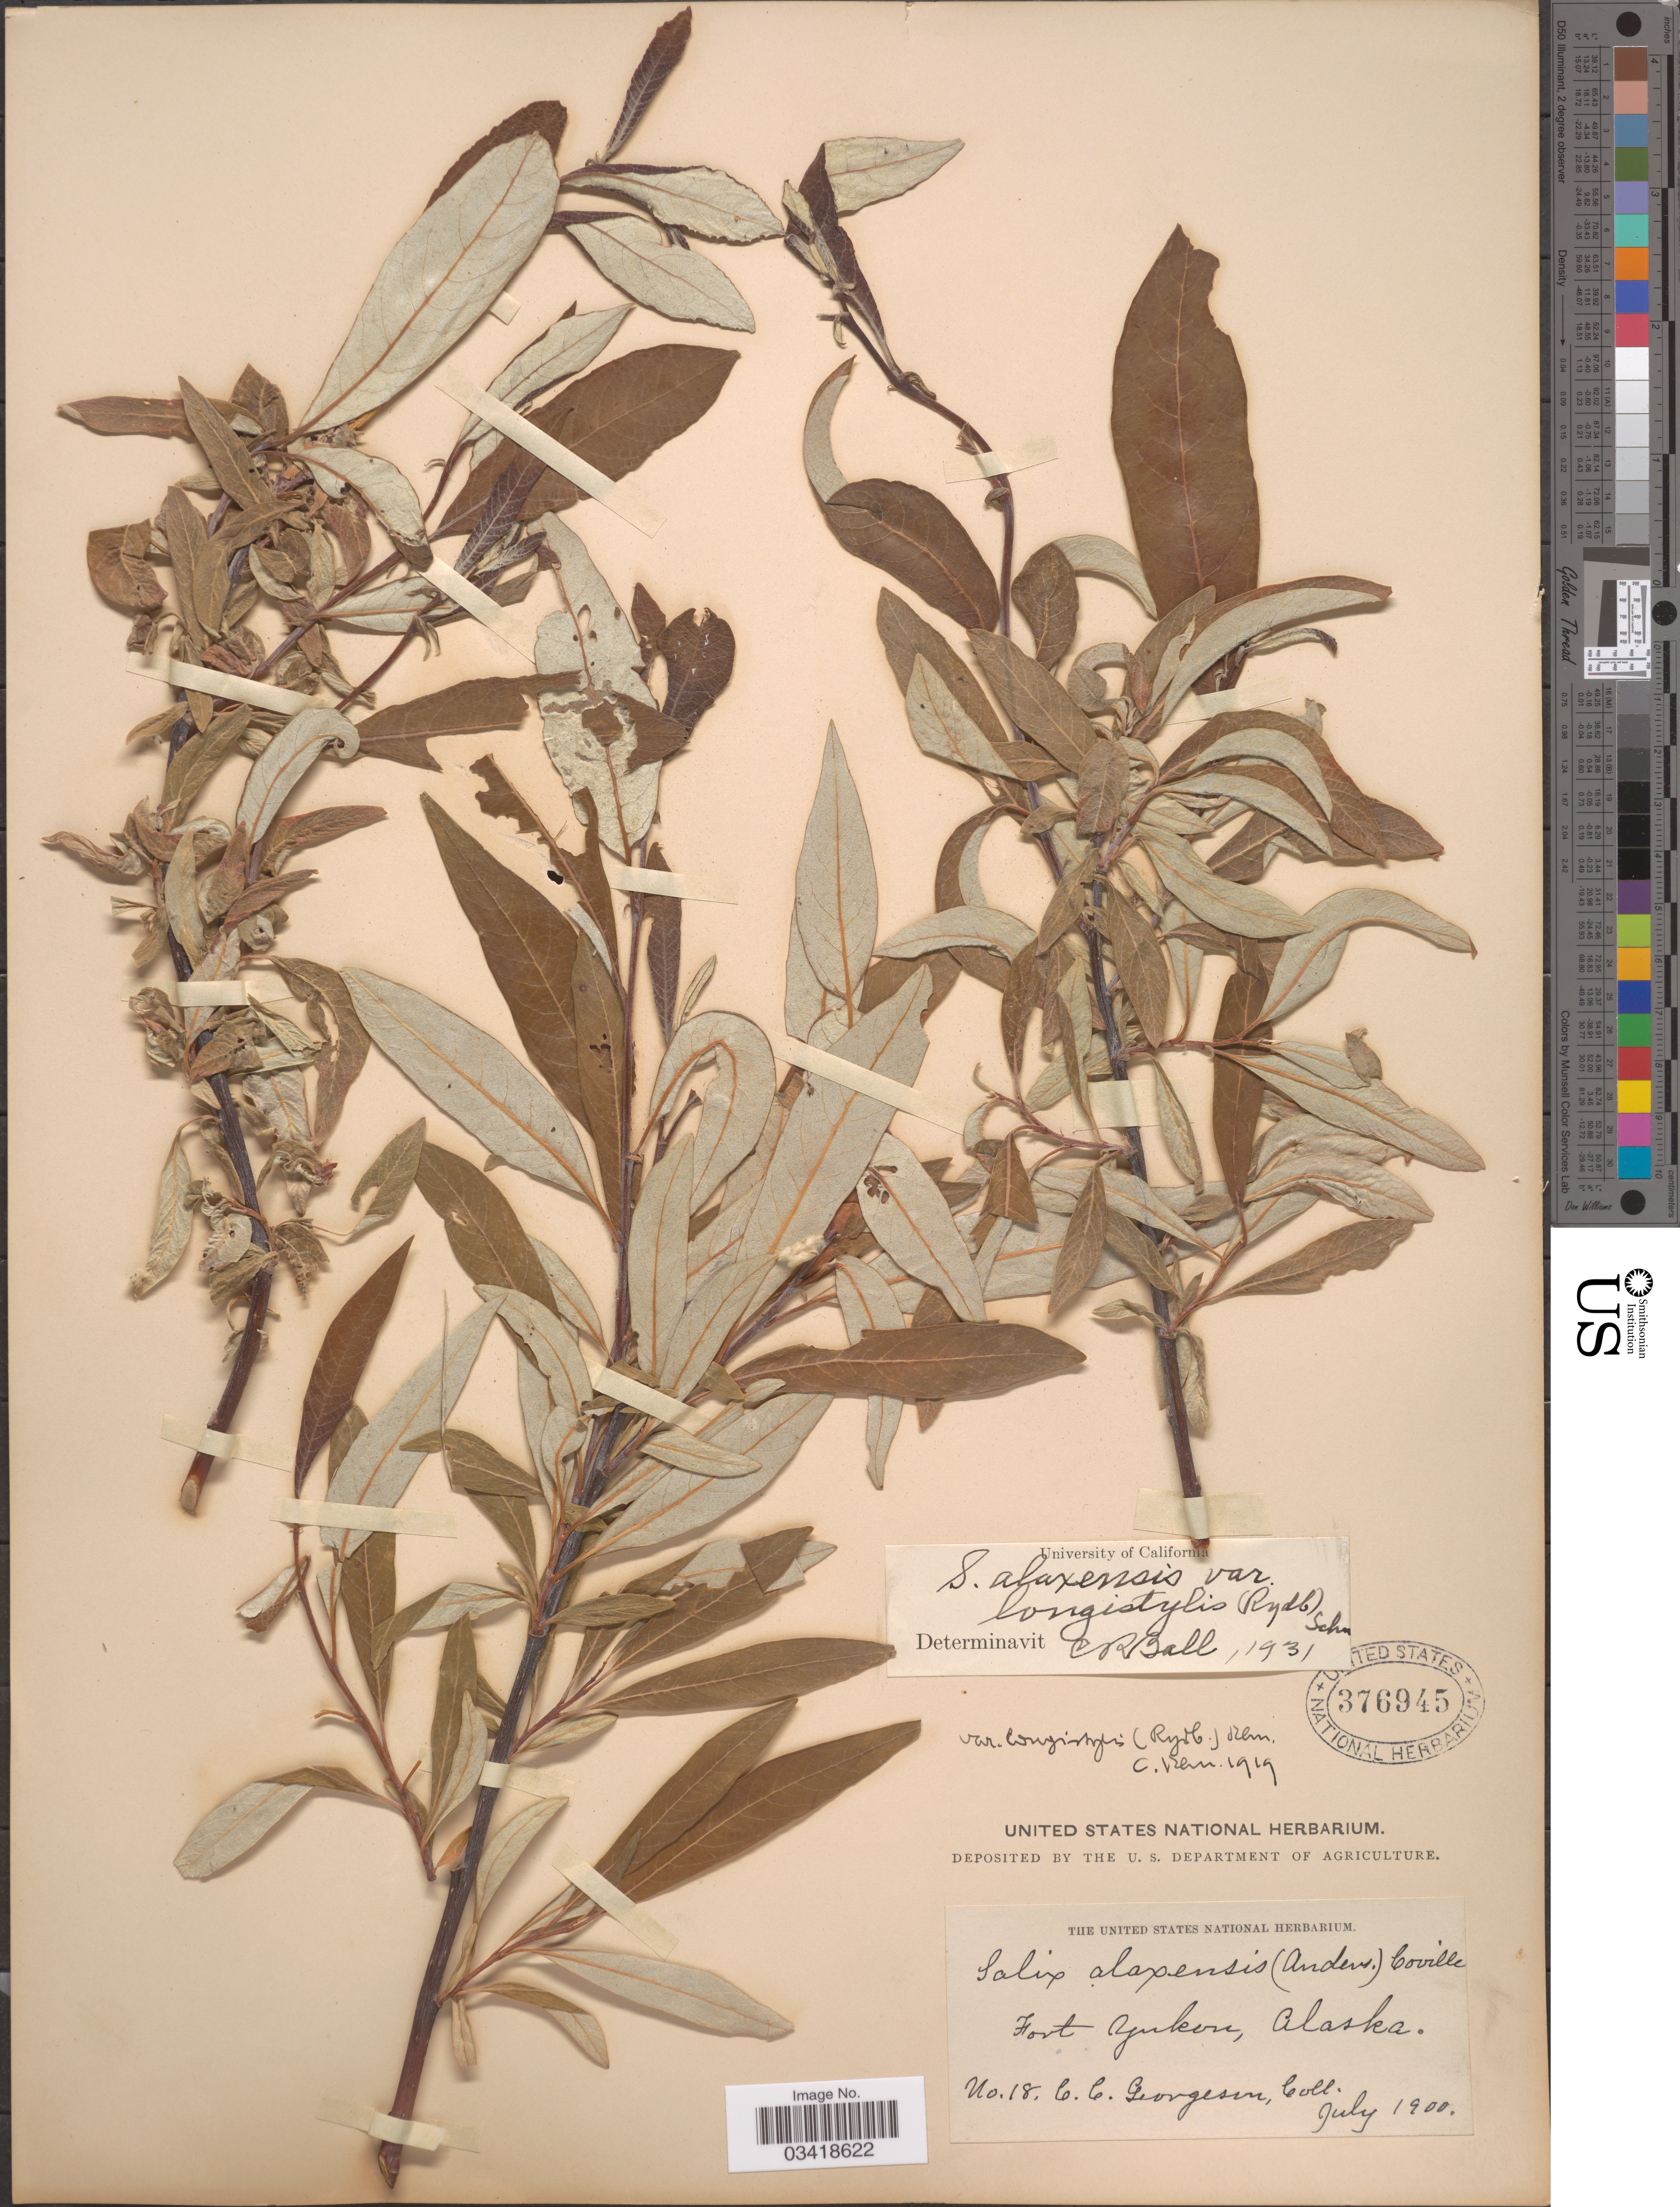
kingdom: Plantae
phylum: Tracheophyta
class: Magnoliopsida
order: Malpighiales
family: Salicaceae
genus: Salix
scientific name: Salix alaxensis var. longistylis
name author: (Rydb.) C.K. Schneid.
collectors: C. Georgeson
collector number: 18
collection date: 1900-07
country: United States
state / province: Alaska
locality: Fort Yukon.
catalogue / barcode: US 376945